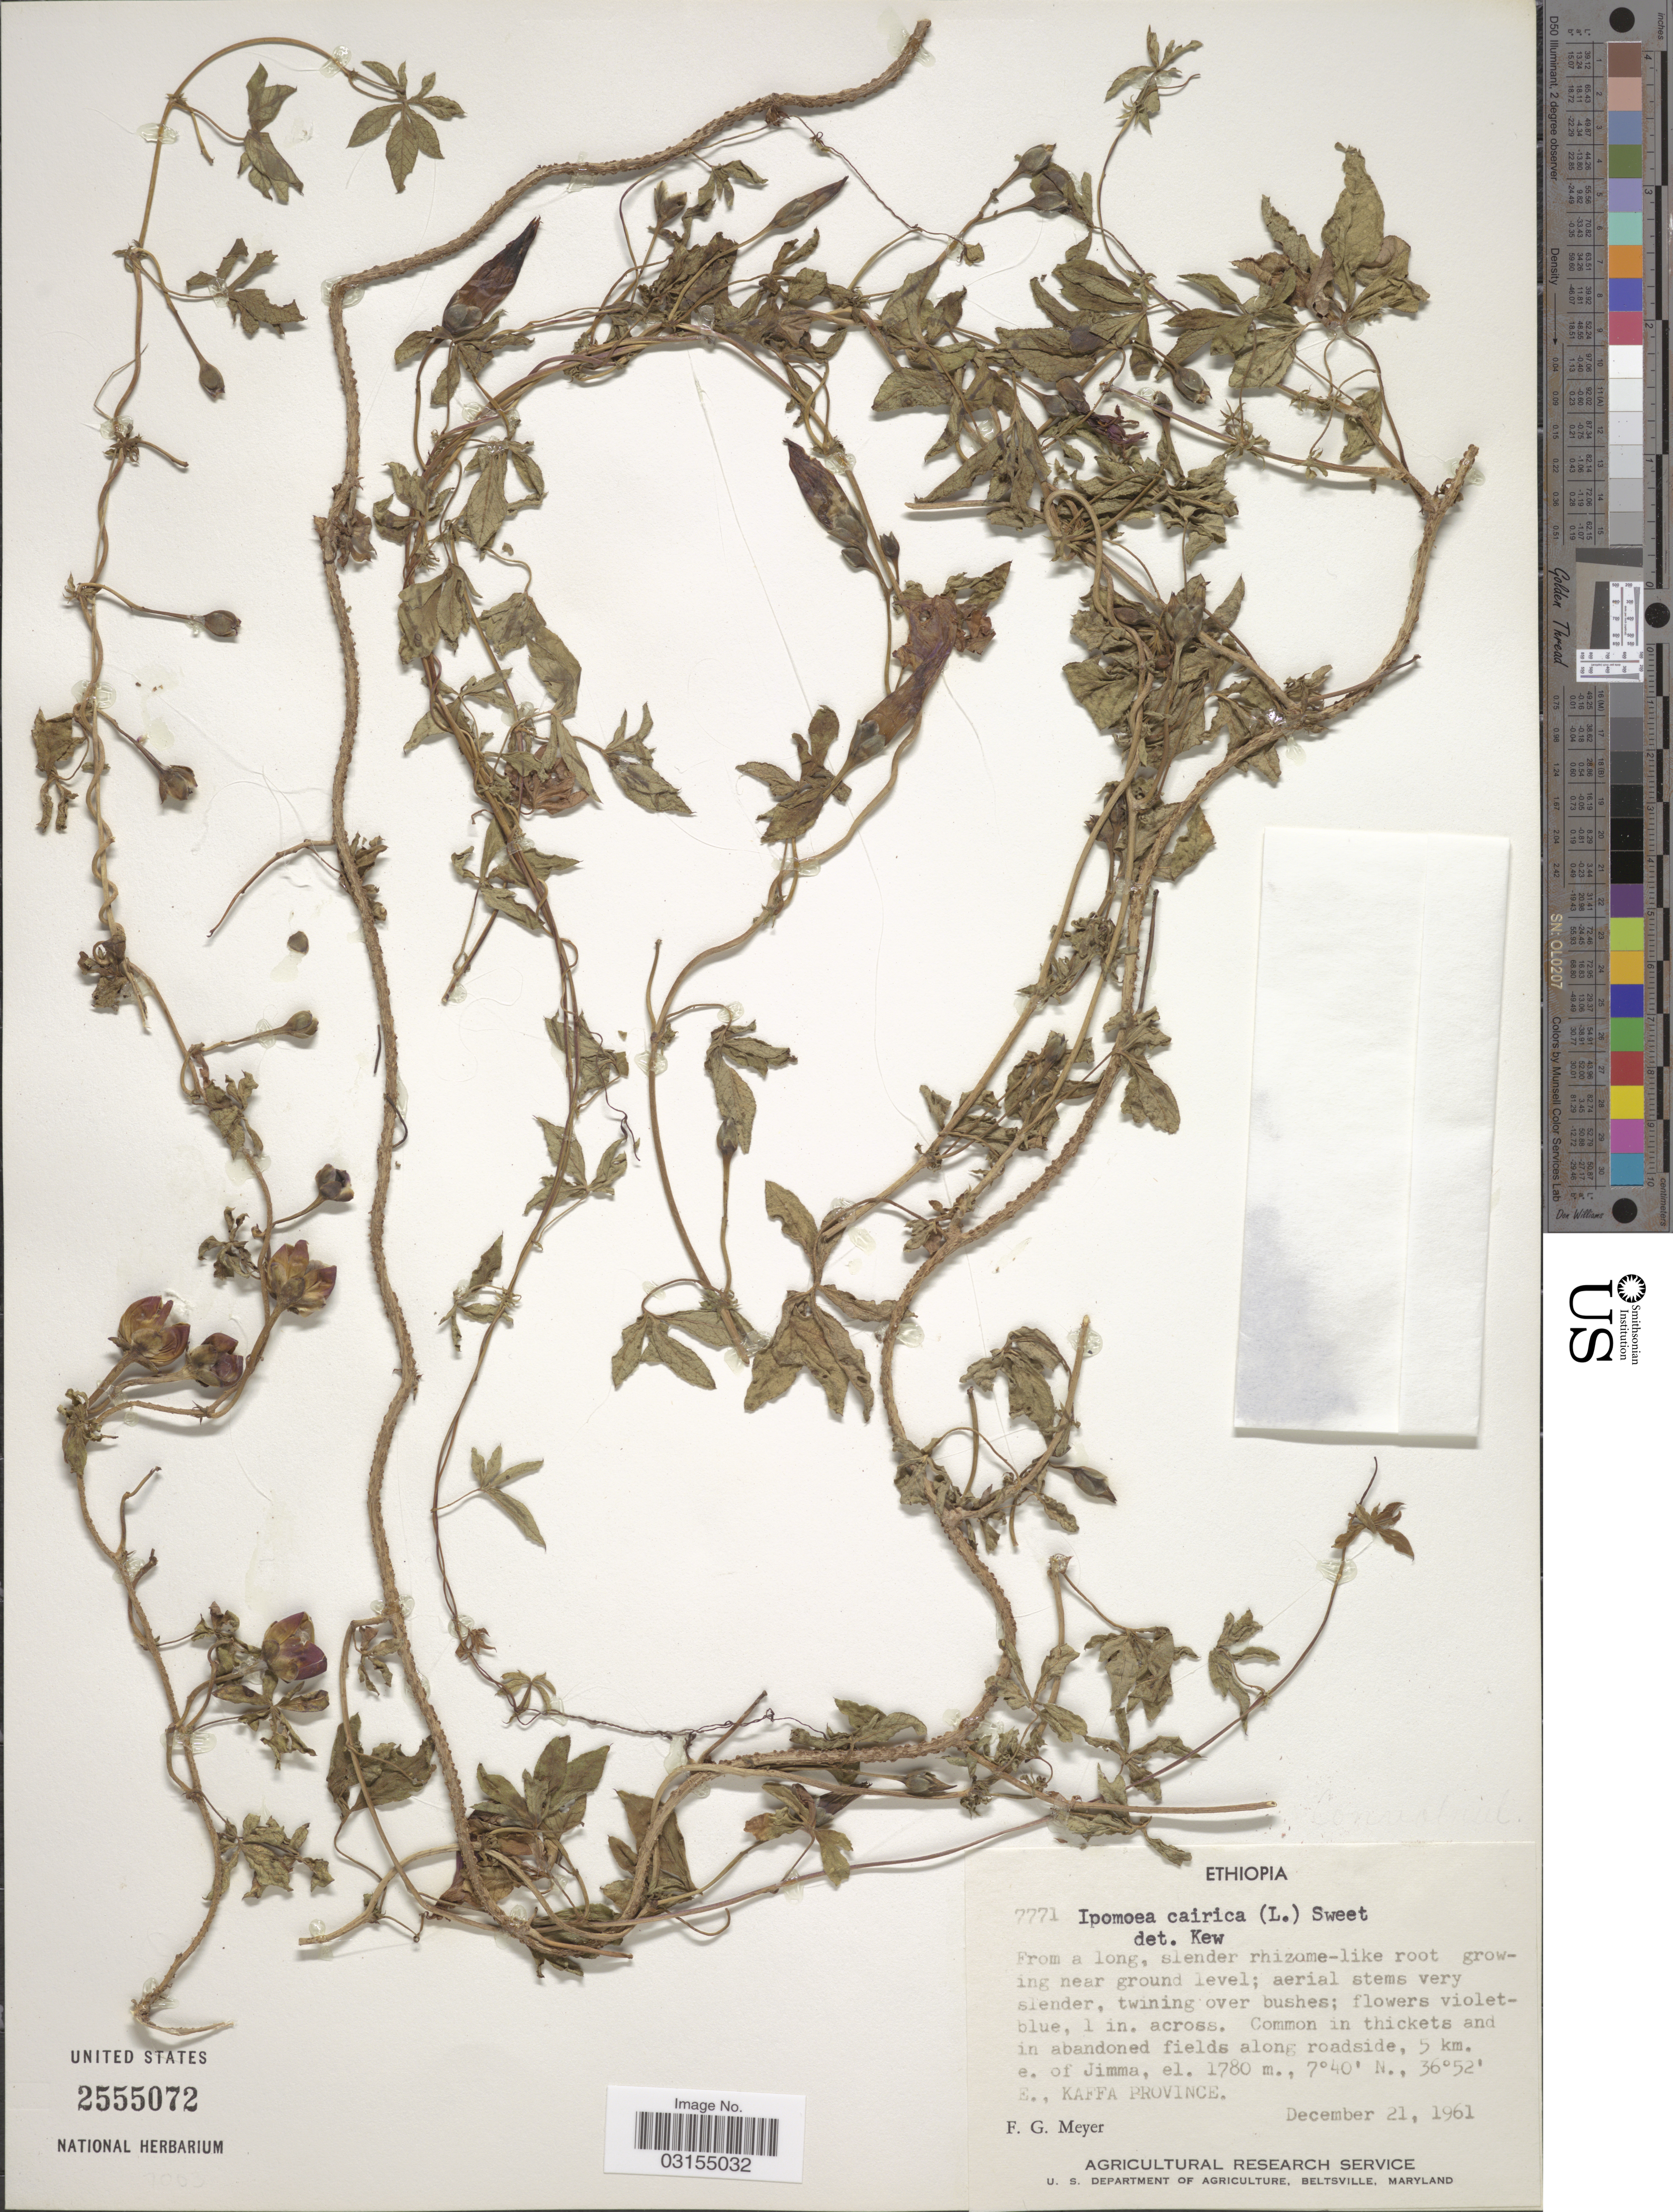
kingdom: Plantae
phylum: Tracheophyta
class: Magnoliopsida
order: Solanales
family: Convolvulaceae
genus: Ipomoea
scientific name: Ipomoea cairica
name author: (L.) Sweet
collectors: F. G. Meyer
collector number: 7771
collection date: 1961-12-21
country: Ethiopia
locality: Common in thickets and abandoned fields along roadside, 5 km. e. of Jimma, Kaffa Province.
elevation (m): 1780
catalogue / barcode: US 2555075